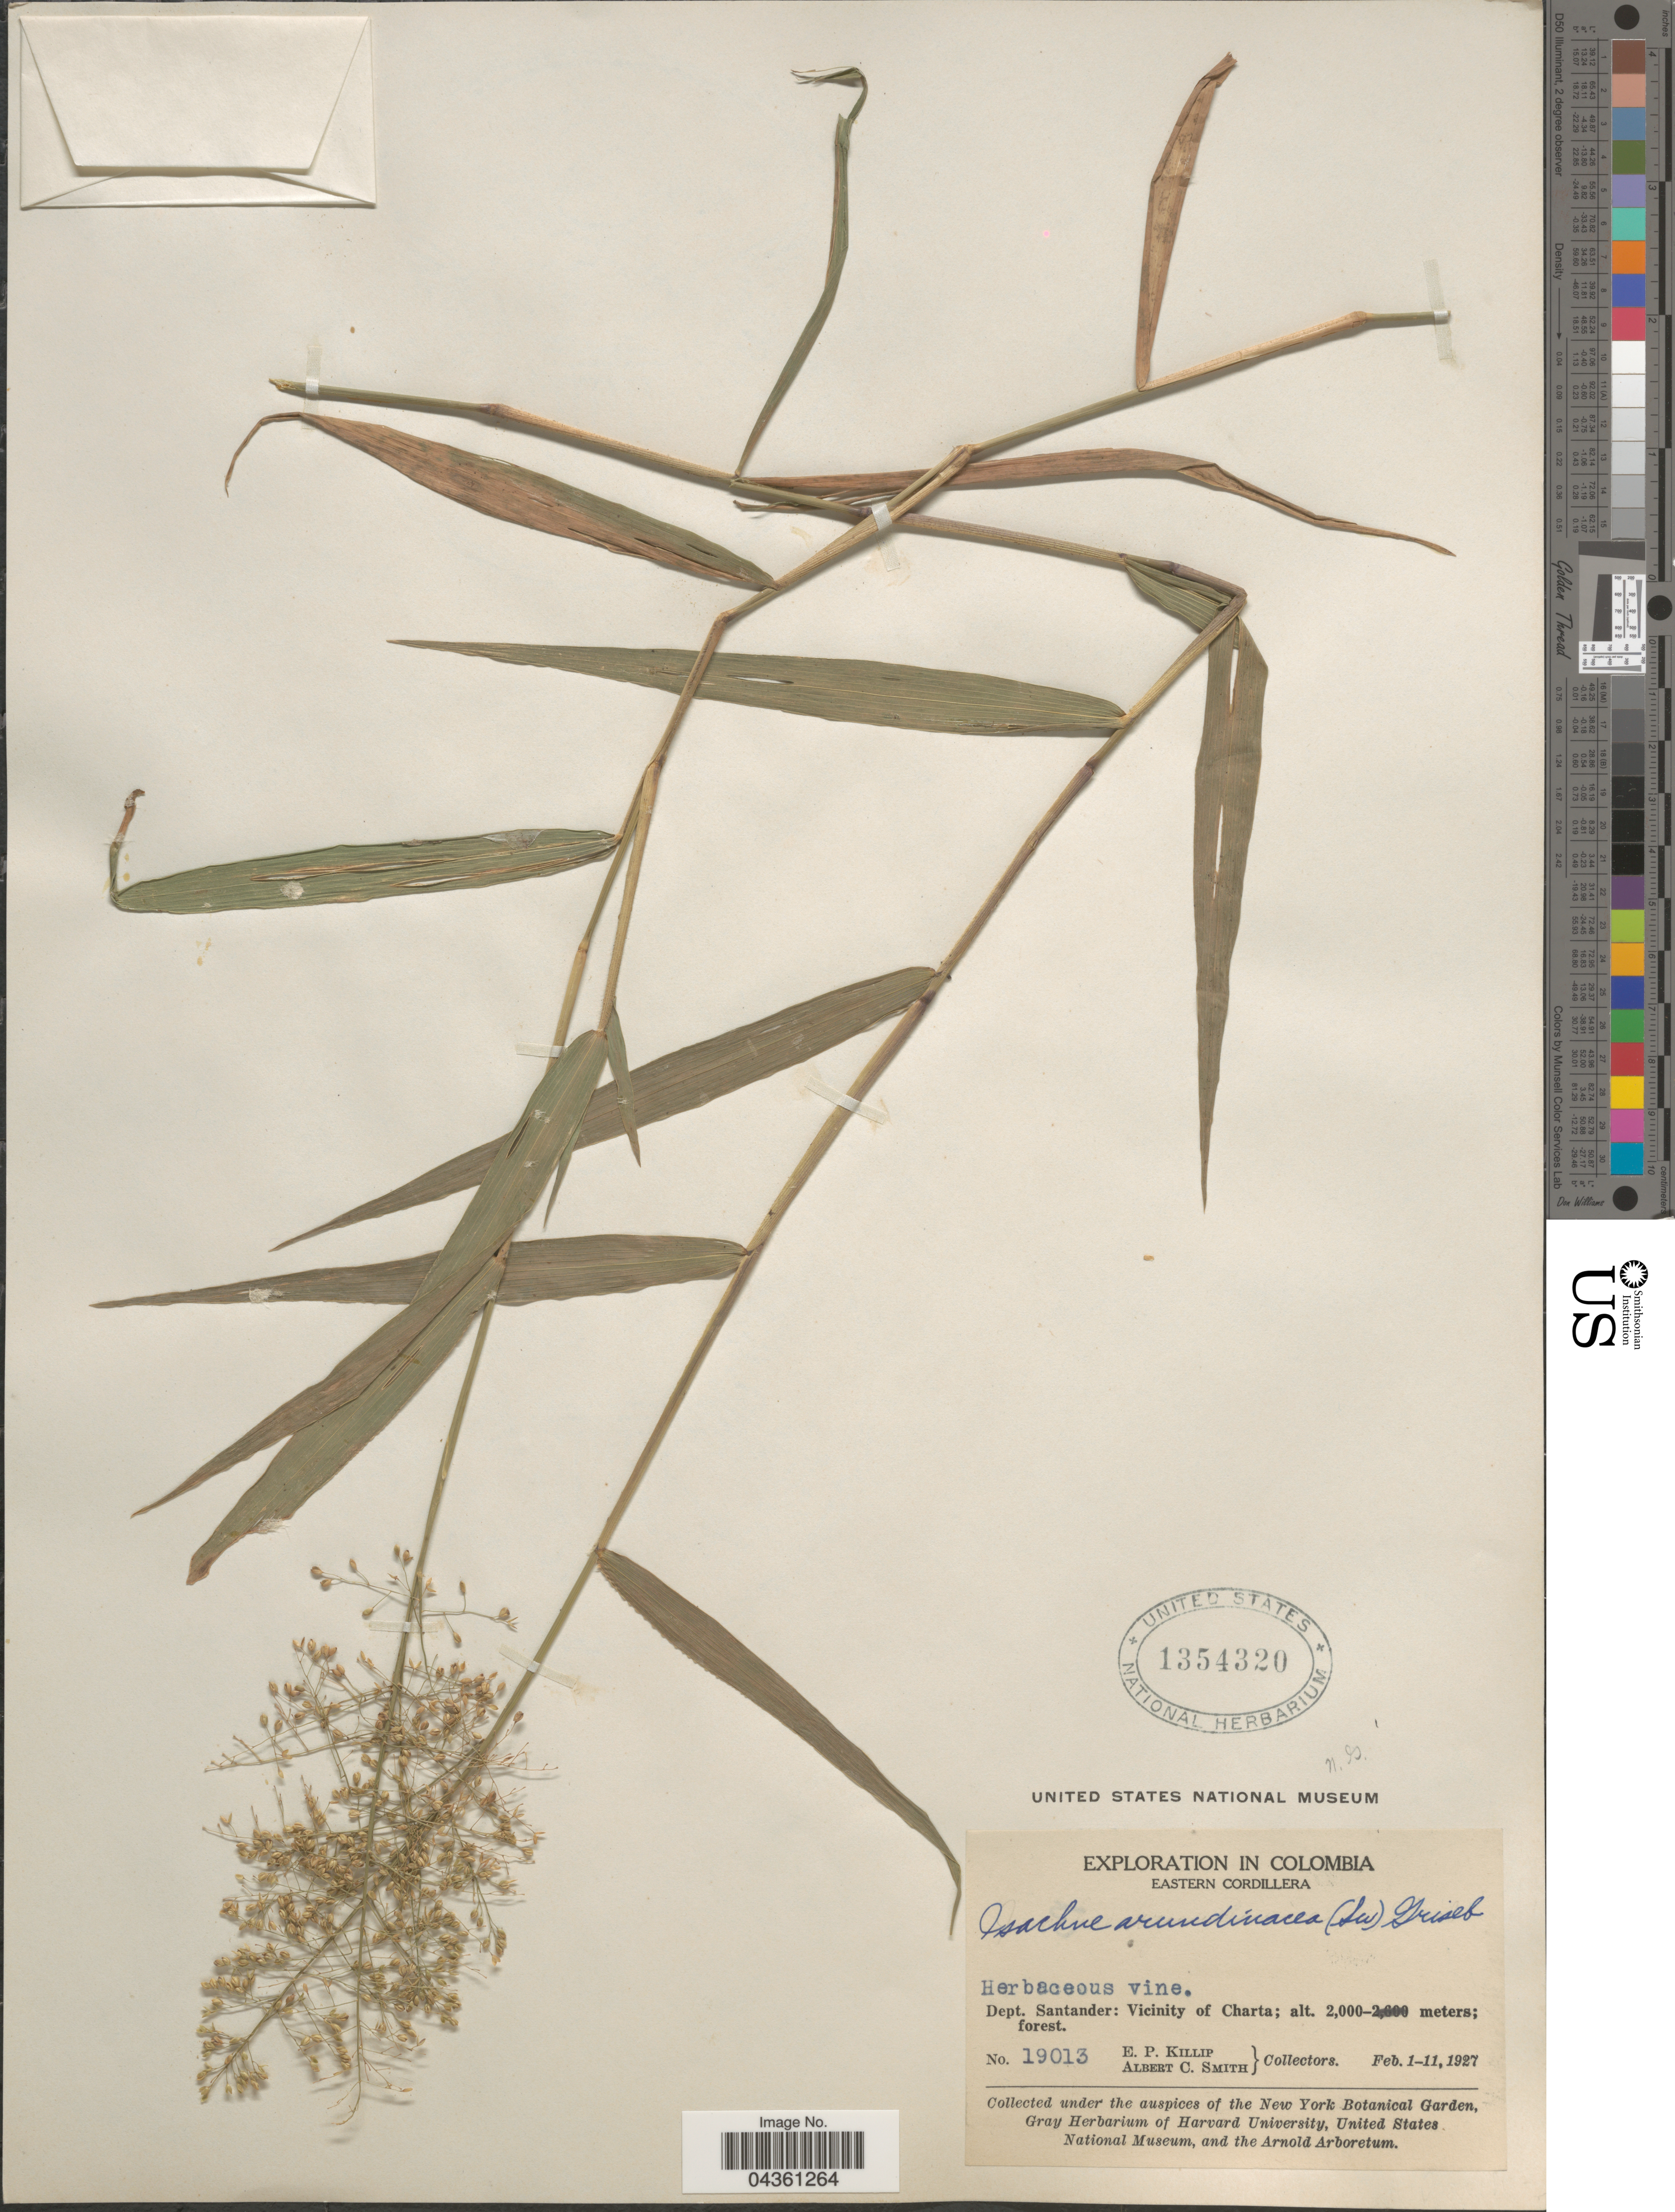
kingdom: Plantae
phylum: Tracheophyta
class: Liliopsida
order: Poales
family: Poaceae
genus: Isachne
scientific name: Isachne ligulata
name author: Swallen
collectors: E. P. Killip & A. C. Smith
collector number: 19013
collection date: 1927-02-01/1927-02-11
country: Colombia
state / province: Santander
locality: Exploration in Colombia. Eastern Cordillera. Dept. Santander: Vicinity of Charta.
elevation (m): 2000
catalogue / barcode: US 1354320